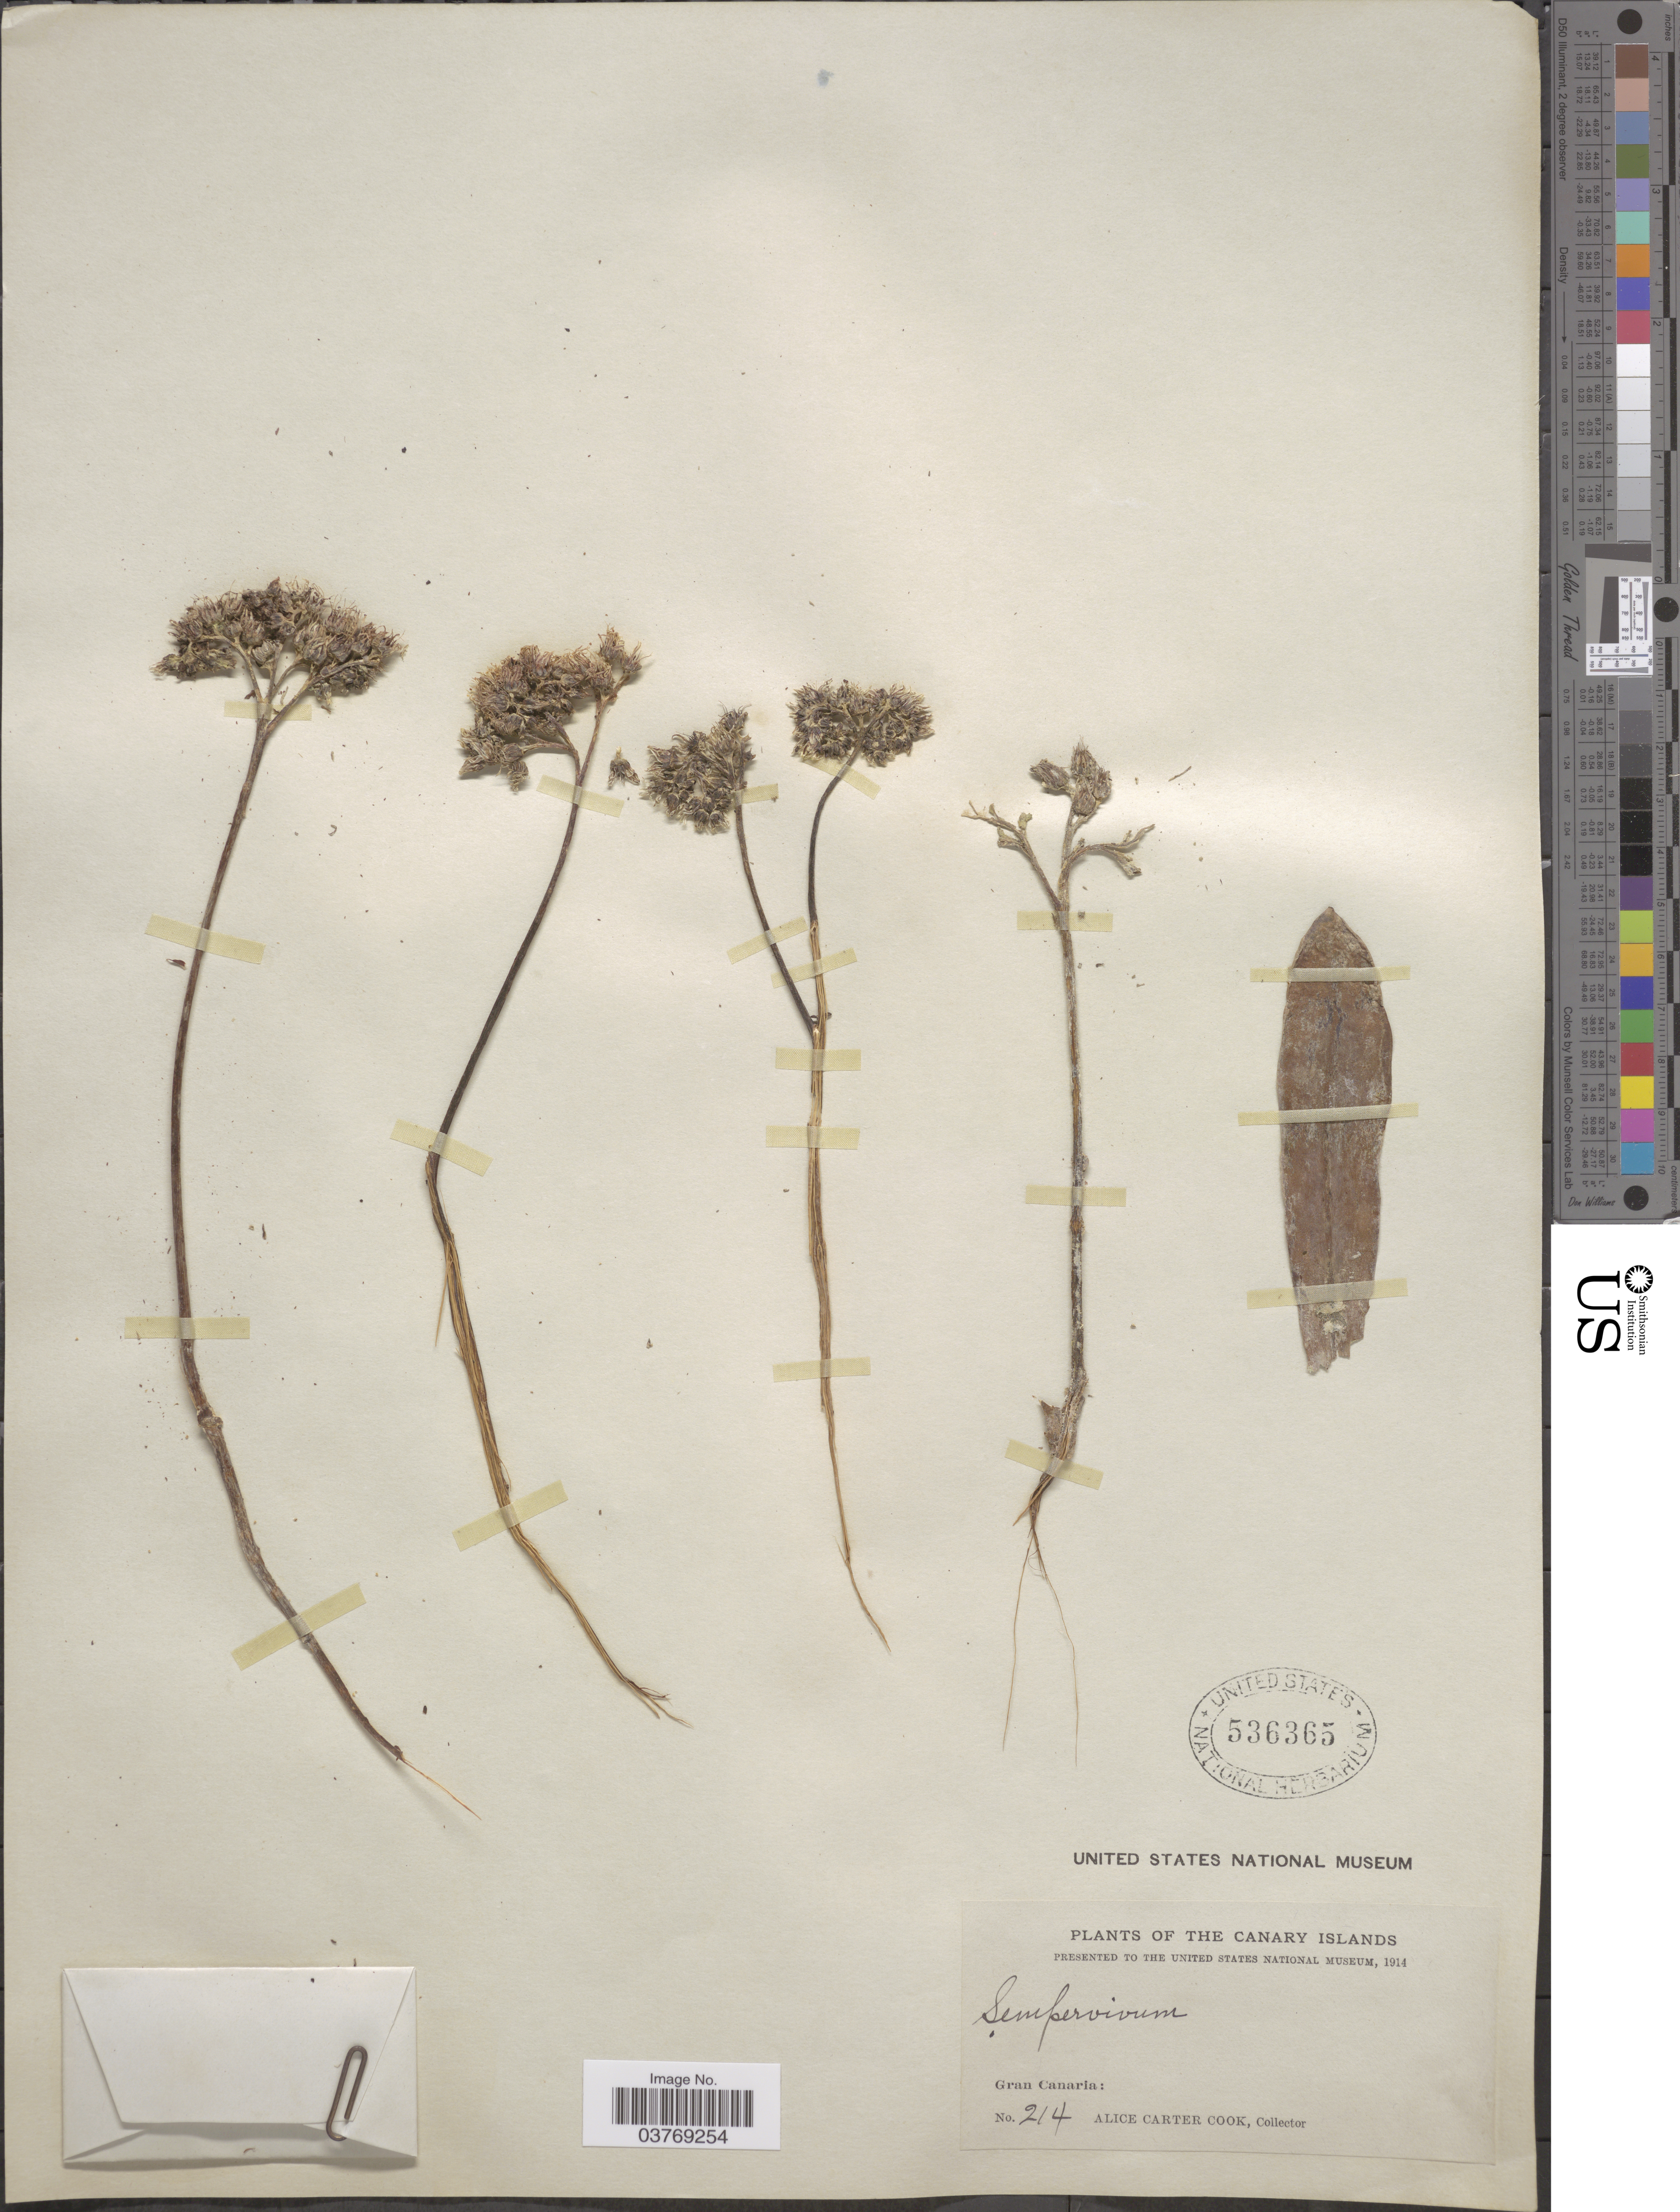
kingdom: Plantae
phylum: Tracheophyta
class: Magnoliopsida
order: Saxifragales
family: Crassulaceae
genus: Sempervivum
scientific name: Sempervivum sp.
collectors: Alice C. Cook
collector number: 214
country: Spain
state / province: Canarias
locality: The Canary Islands. Gran Canaria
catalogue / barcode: US 536365